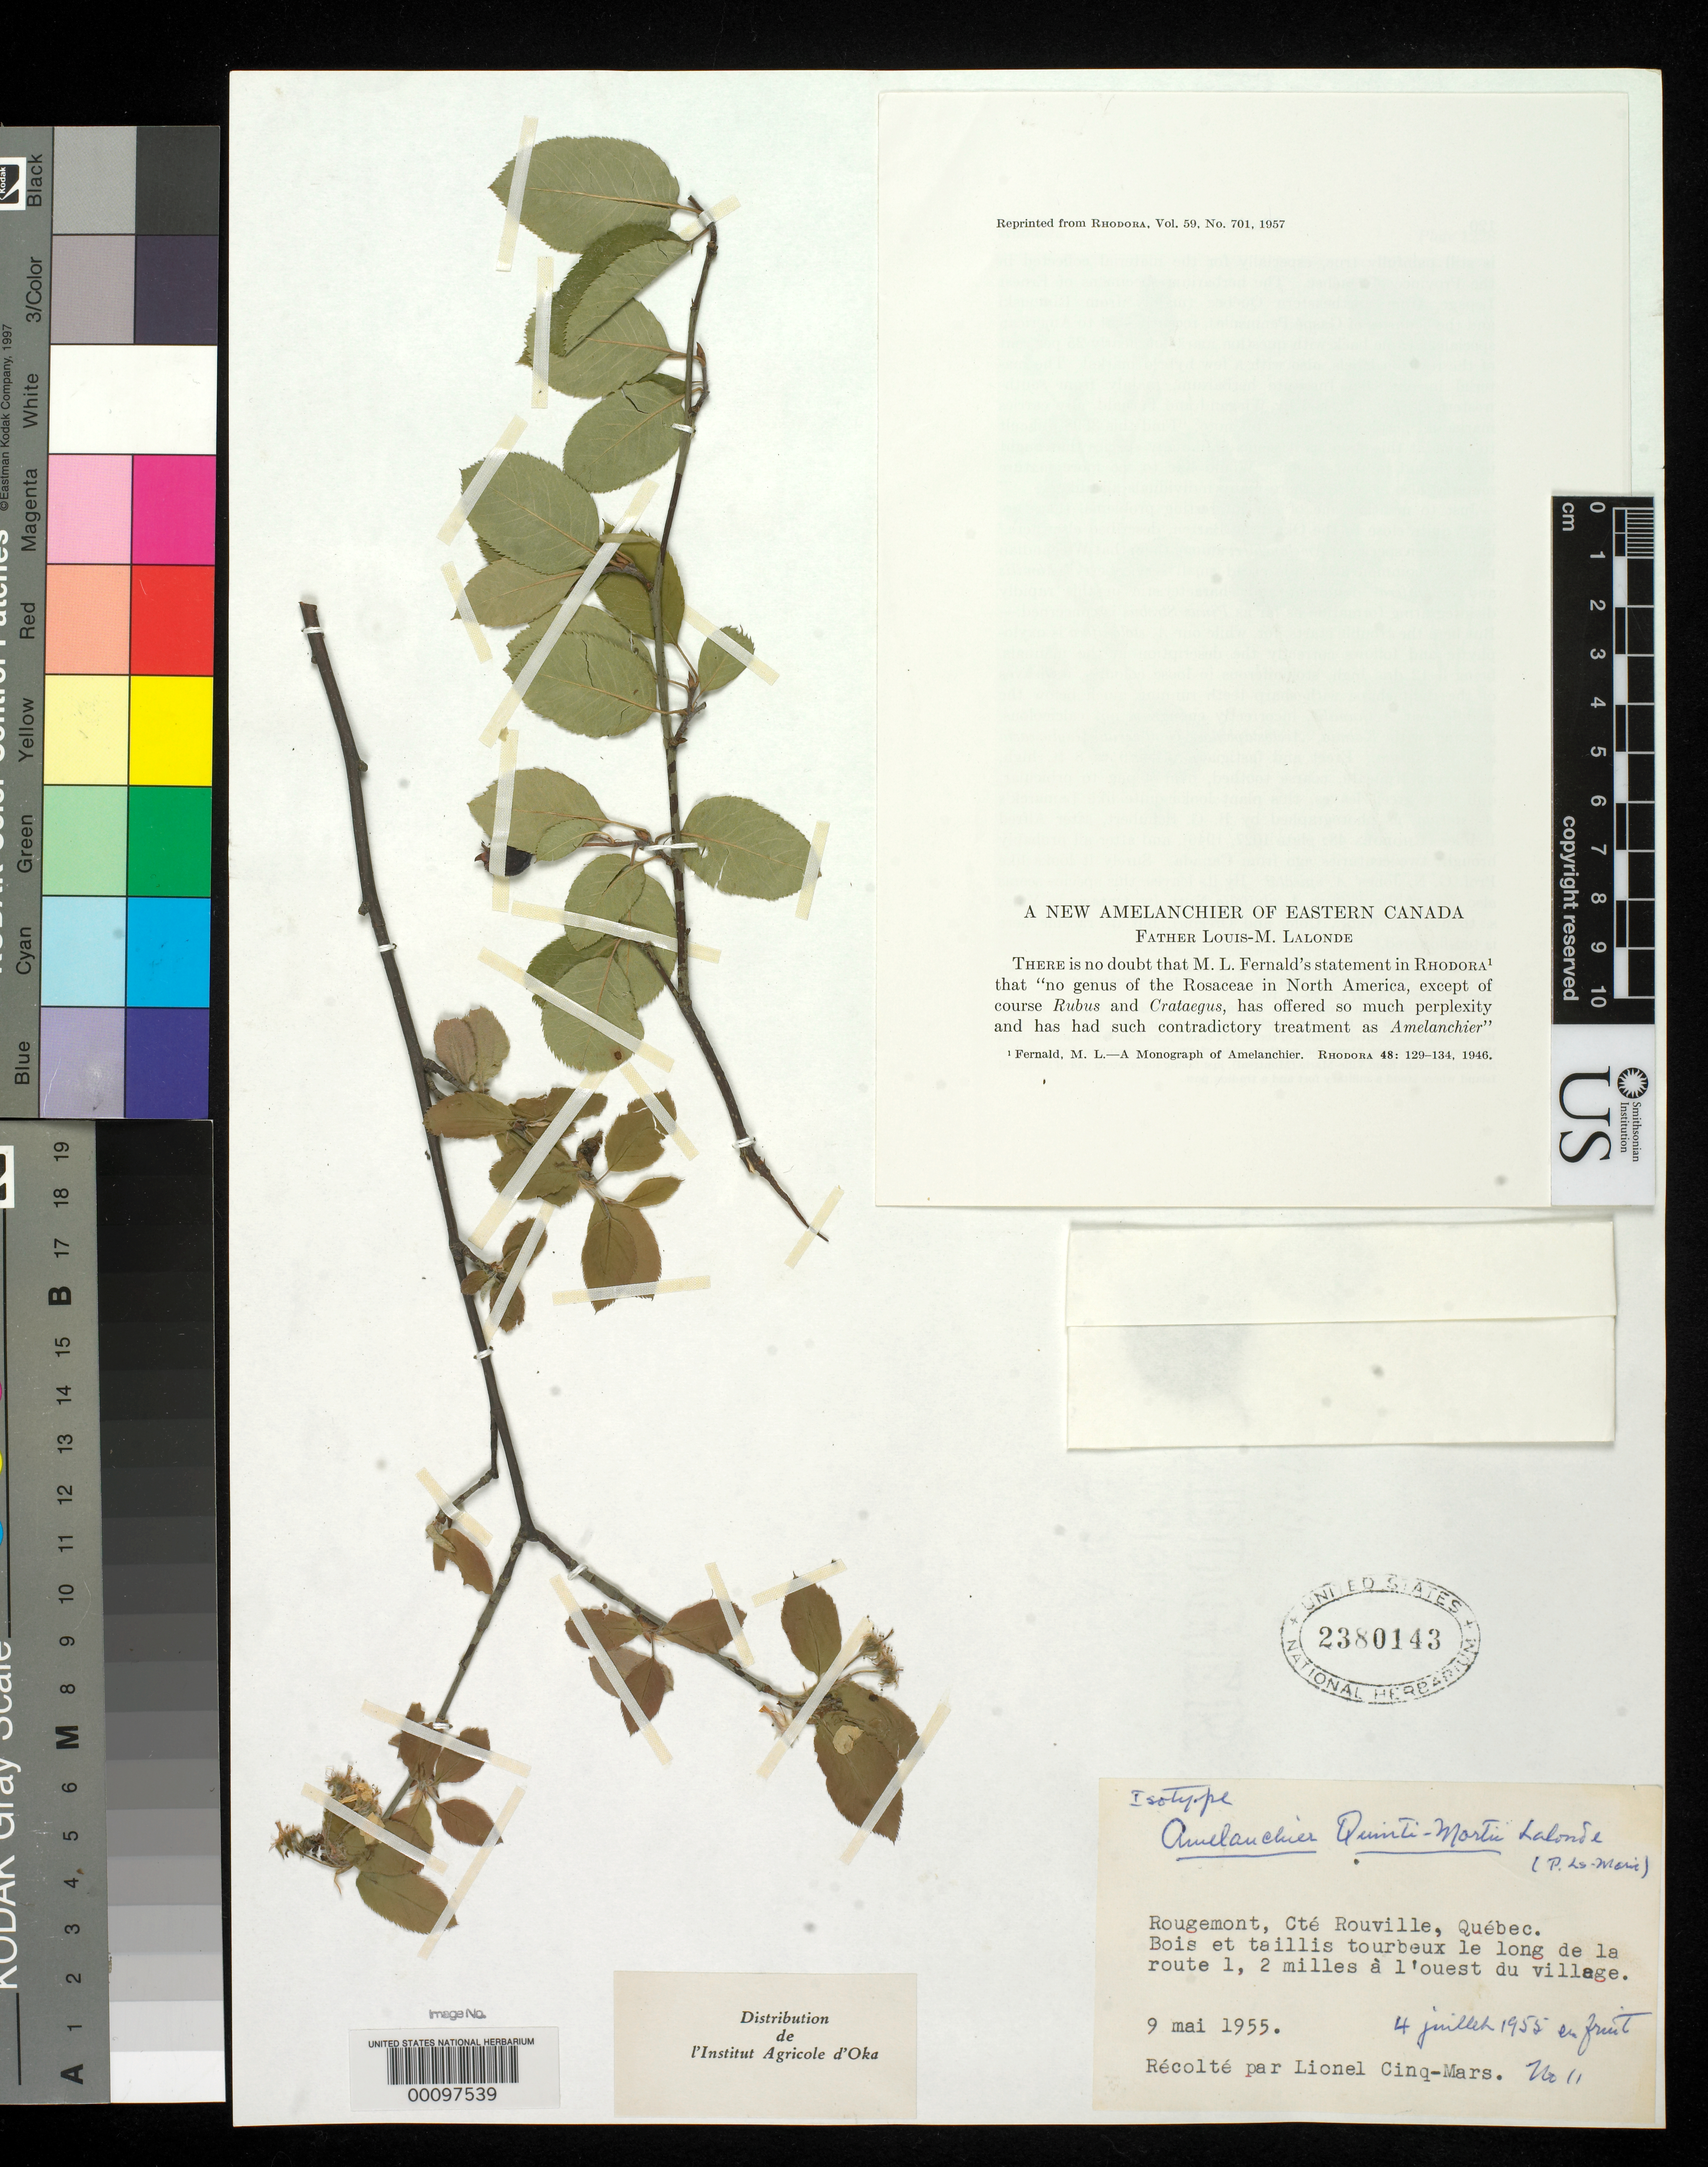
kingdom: Plantae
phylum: Tracheophyta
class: Magnoliopsida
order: Rosales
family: Rosaceae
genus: Amelanchier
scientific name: Amelanchier quinti-martii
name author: Louis-Marie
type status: Isotype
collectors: L. Clinq-Mars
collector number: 11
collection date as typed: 09 May 1955 to 04 Jul 1955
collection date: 1955-05-09/1955-07-04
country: Canada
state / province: Quebec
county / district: Rouville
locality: Rougemont.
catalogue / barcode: US 2380143